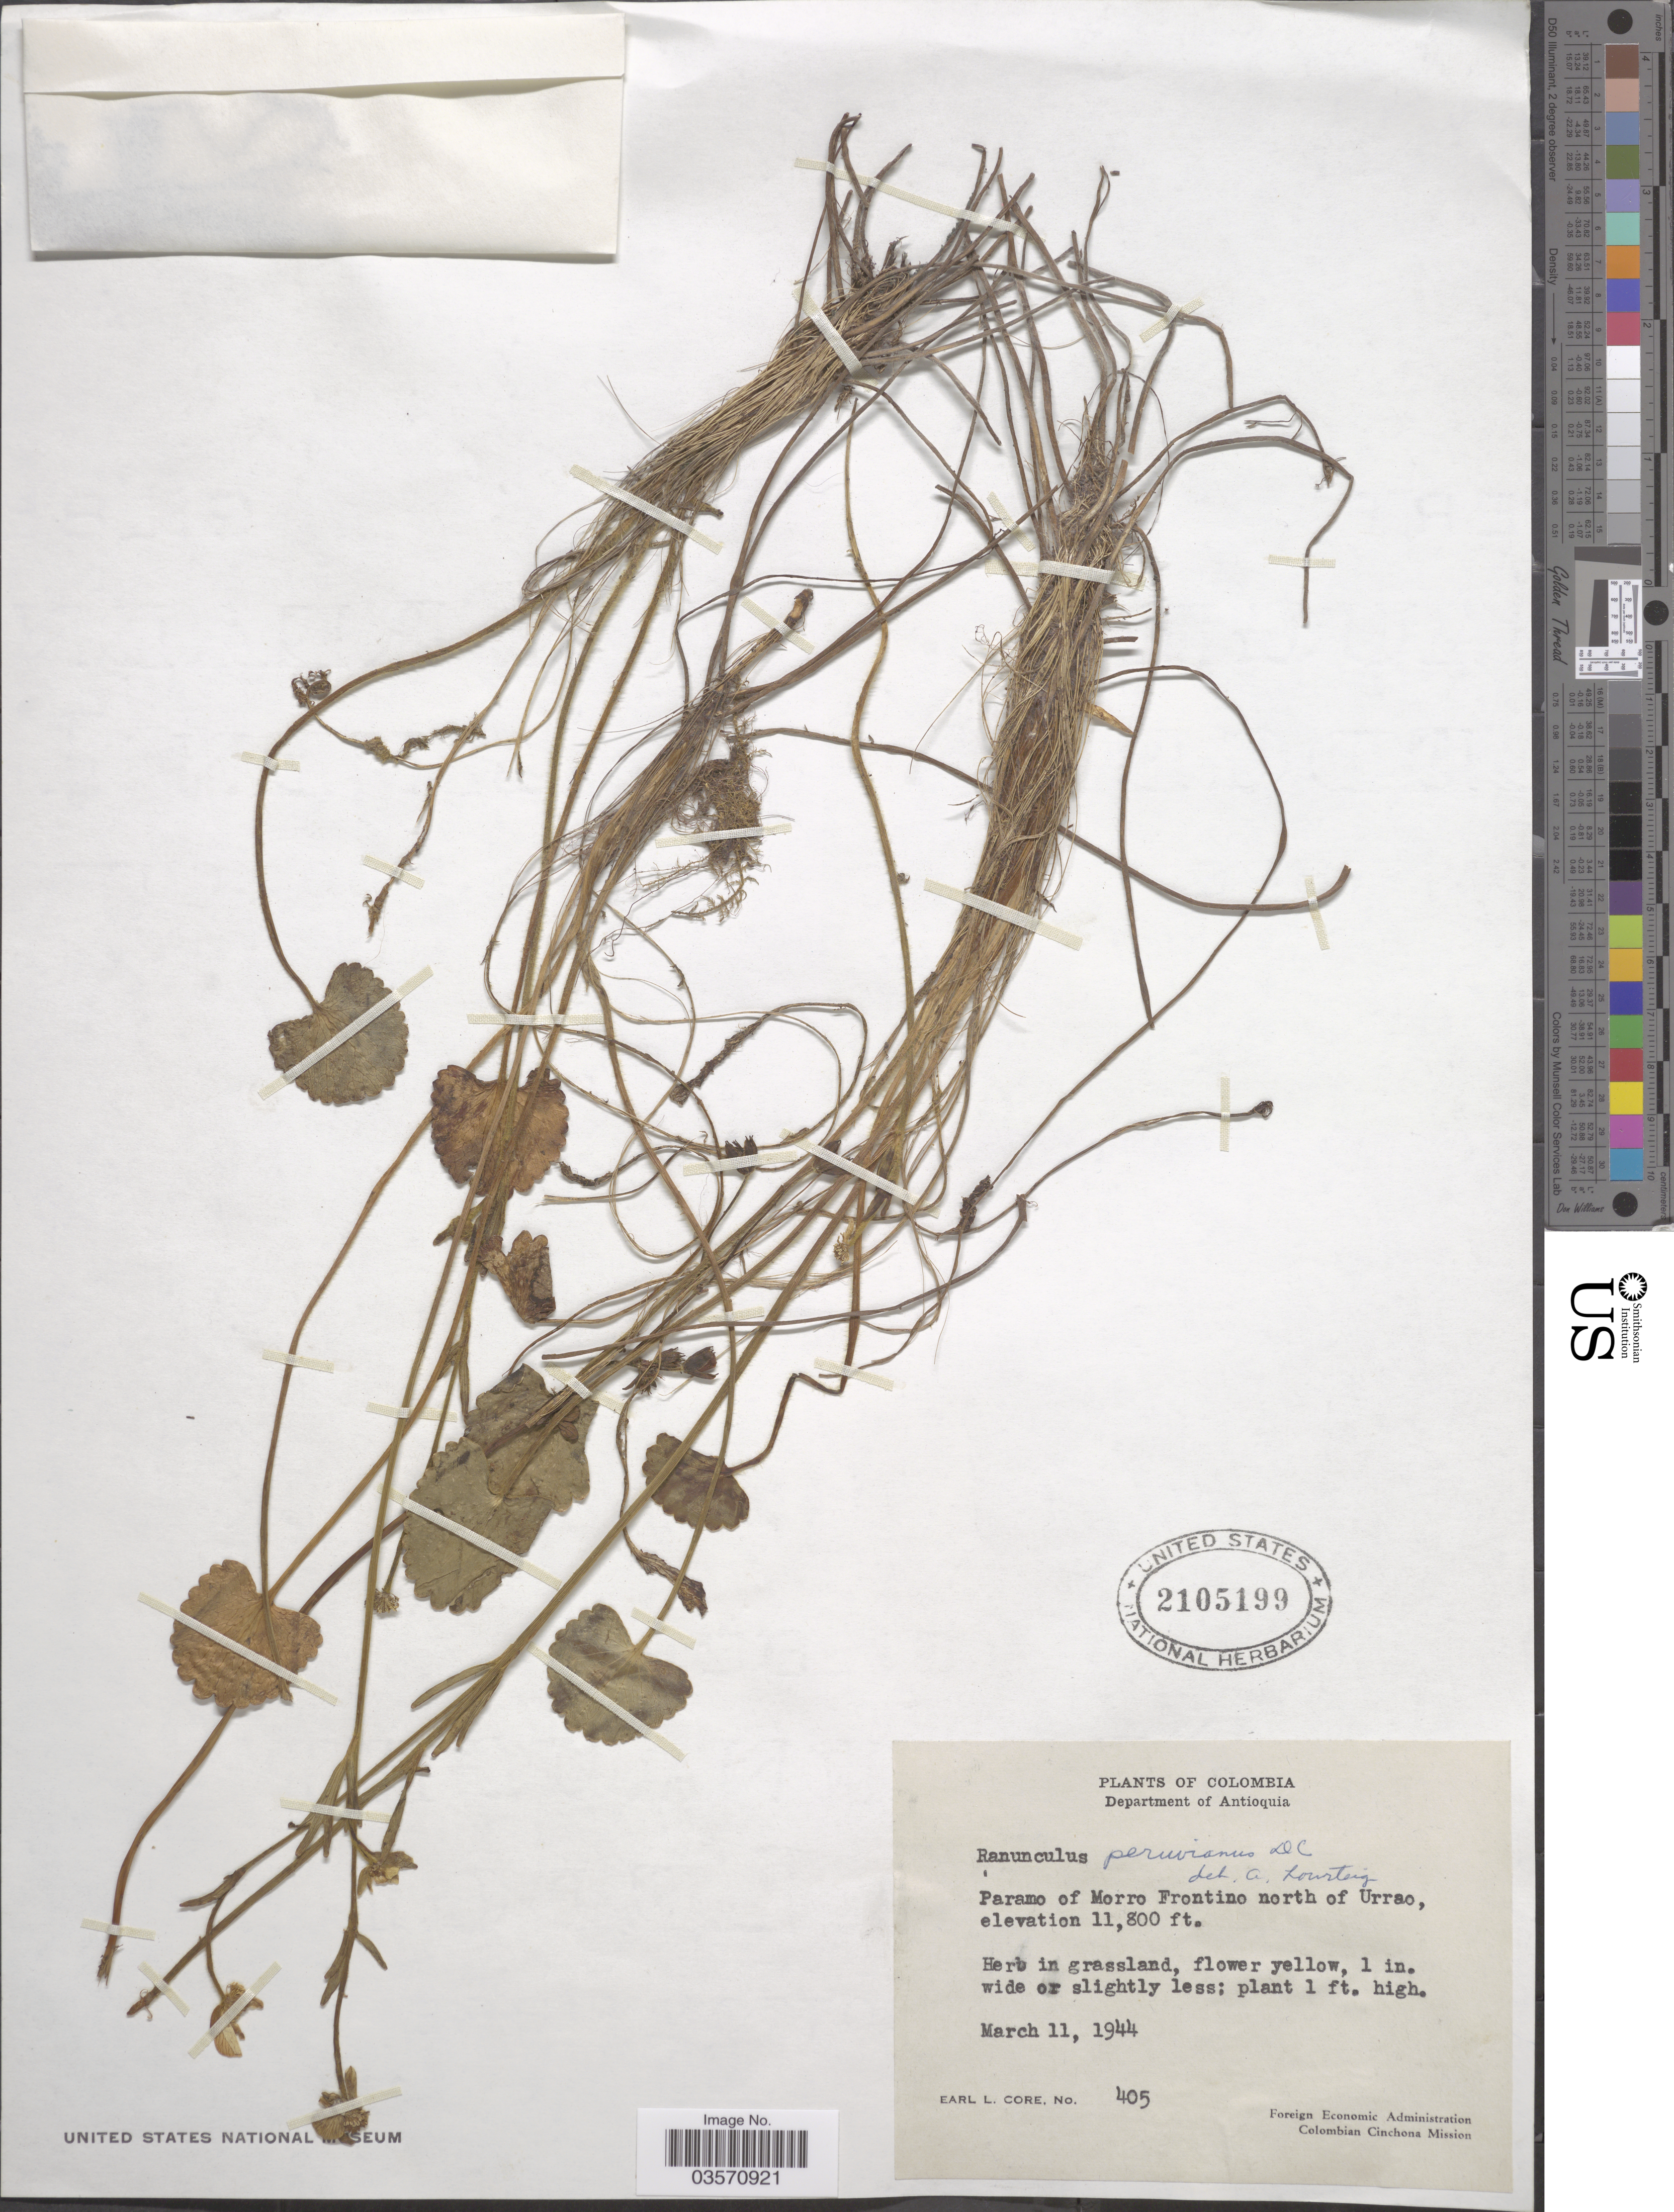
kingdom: Plantae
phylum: Tracheophyta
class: Magnoliopsida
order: Ranunculales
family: Ranunculaceae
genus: Ranunculus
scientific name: Ranunculus peruvianus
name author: Pers.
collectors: E. L. Core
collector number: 405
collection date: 1944-03-11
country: Colombia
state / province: Antioquia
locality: Department of Antioquia. Paramo of Morro Frontino north of Urrao.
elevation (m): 3597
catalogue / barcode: US 2105199